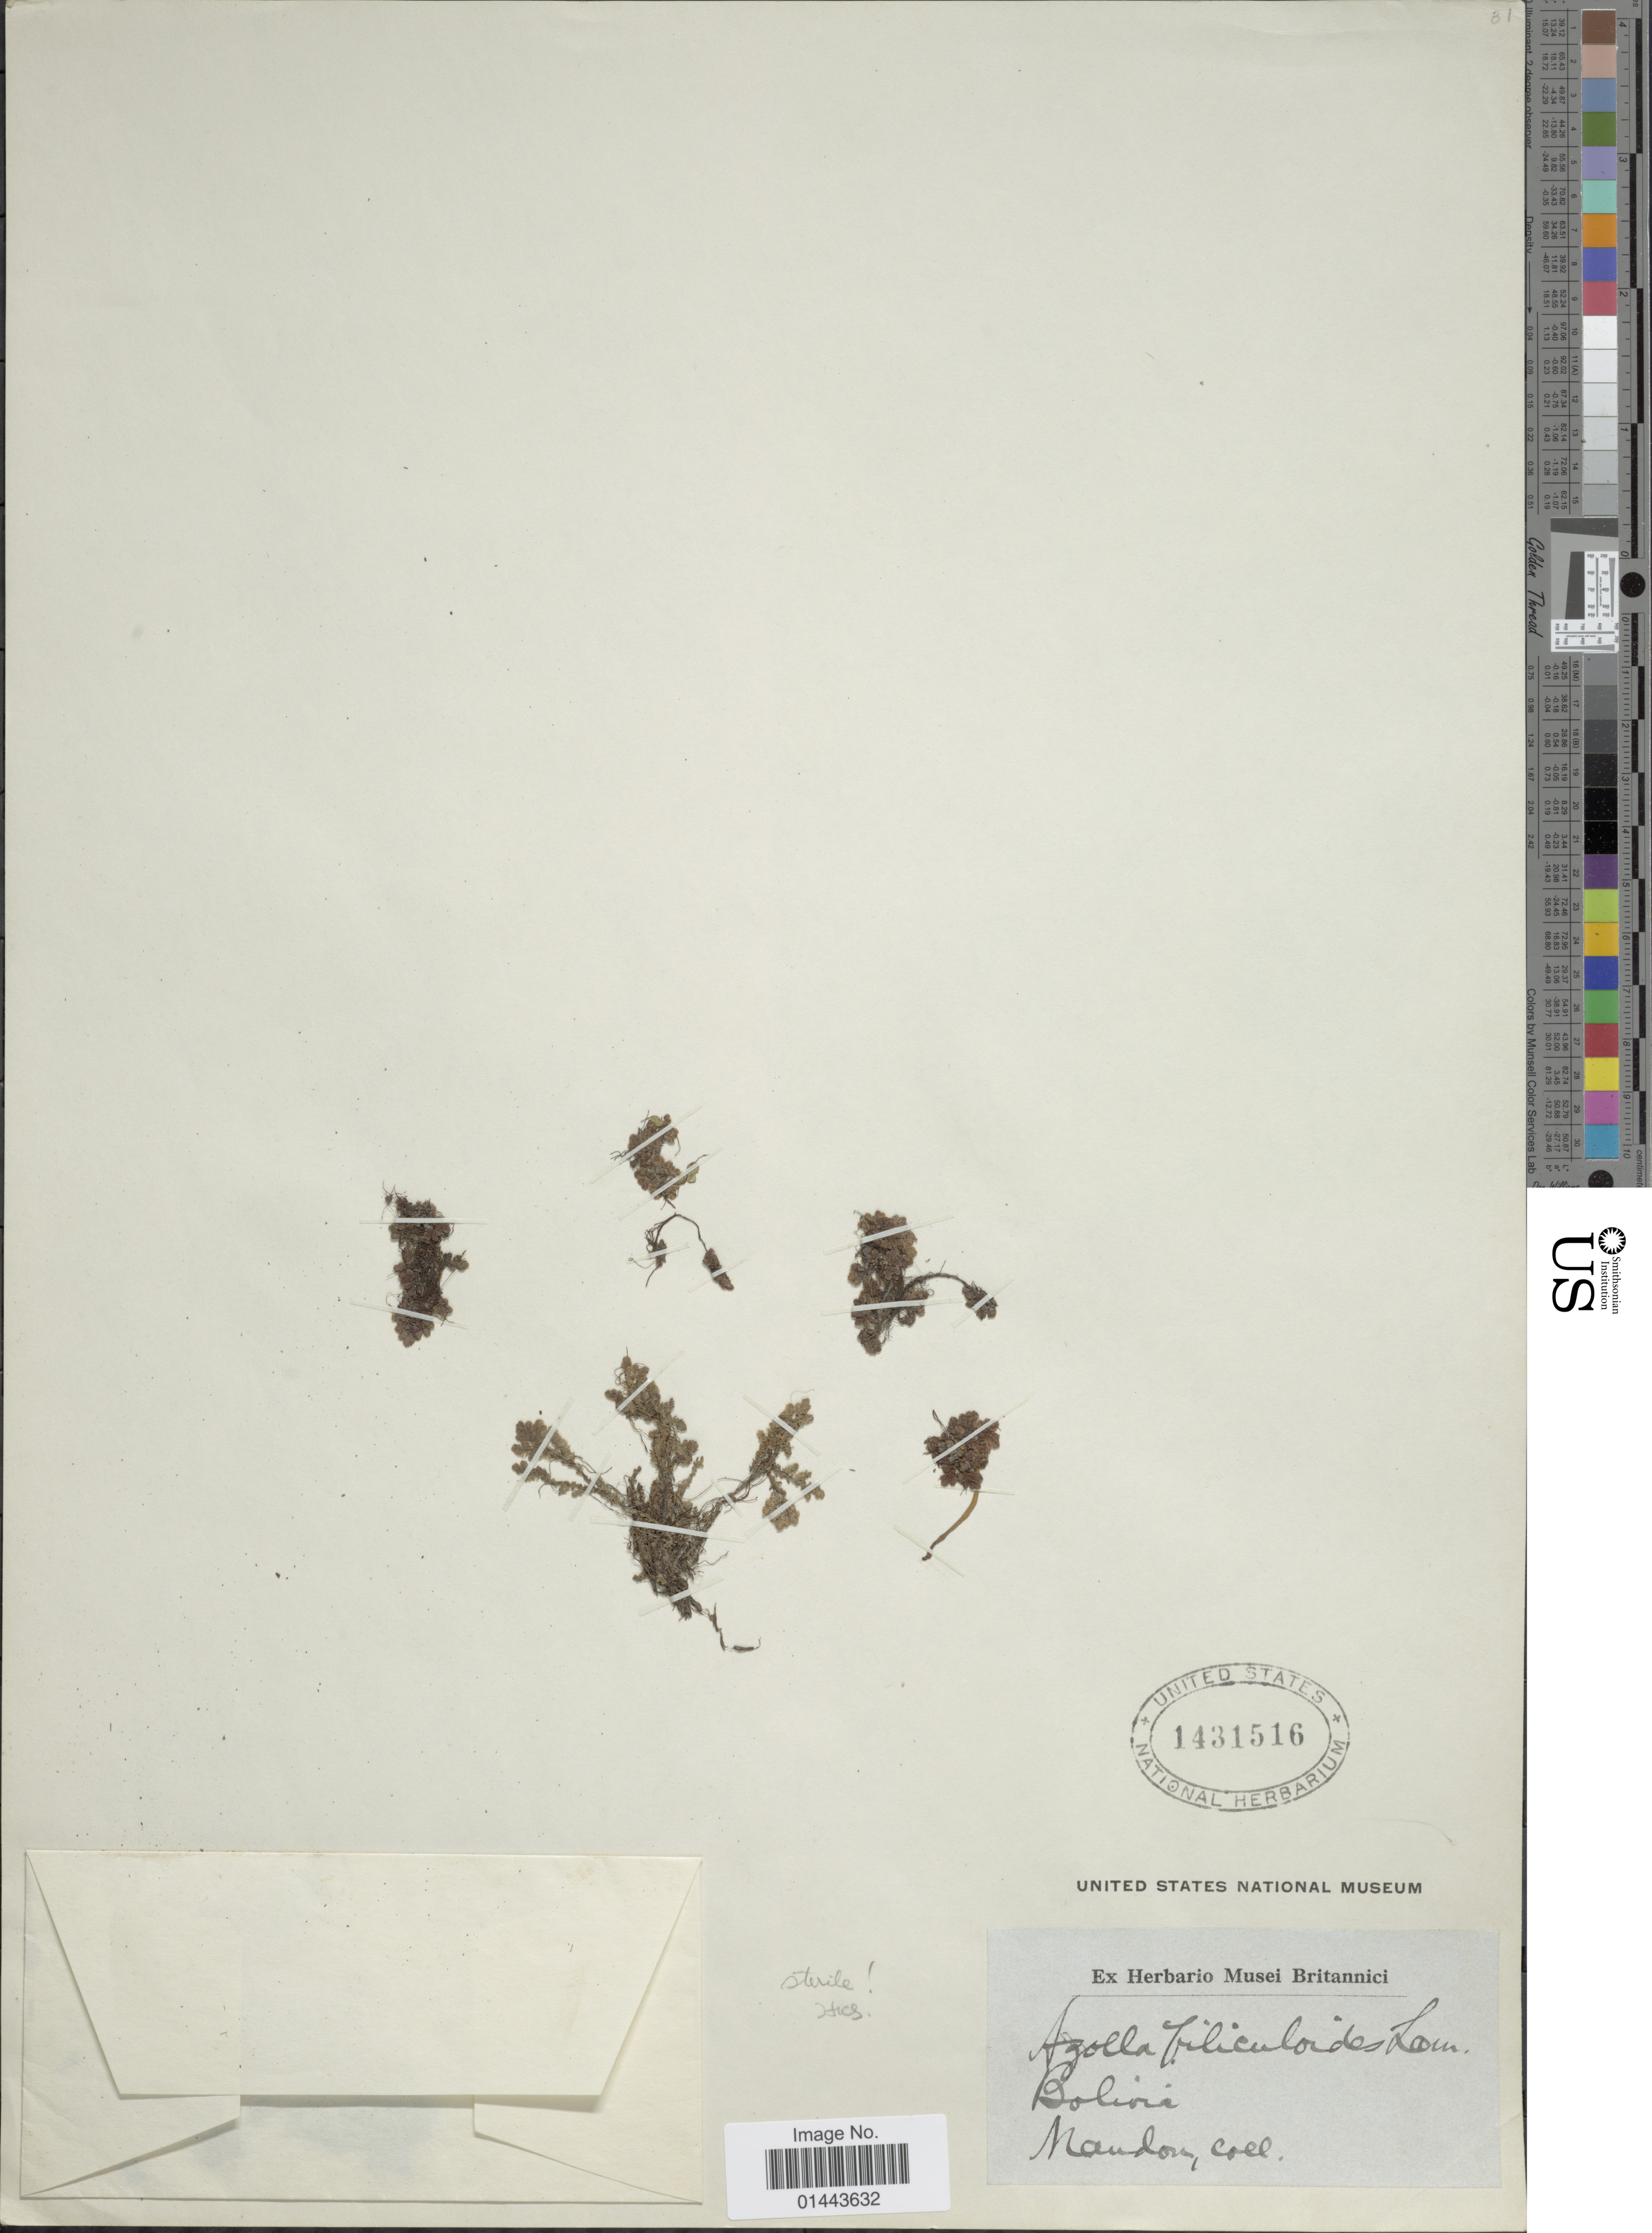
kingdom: Plantae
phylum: Tracheophyta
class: Polypodiopsida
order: Salviniales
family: Salviniaceae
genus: Azolla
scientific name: Azolla mexicana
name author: C. Presl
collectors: G. Mandon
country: Bolivia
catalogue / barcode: US 1431516